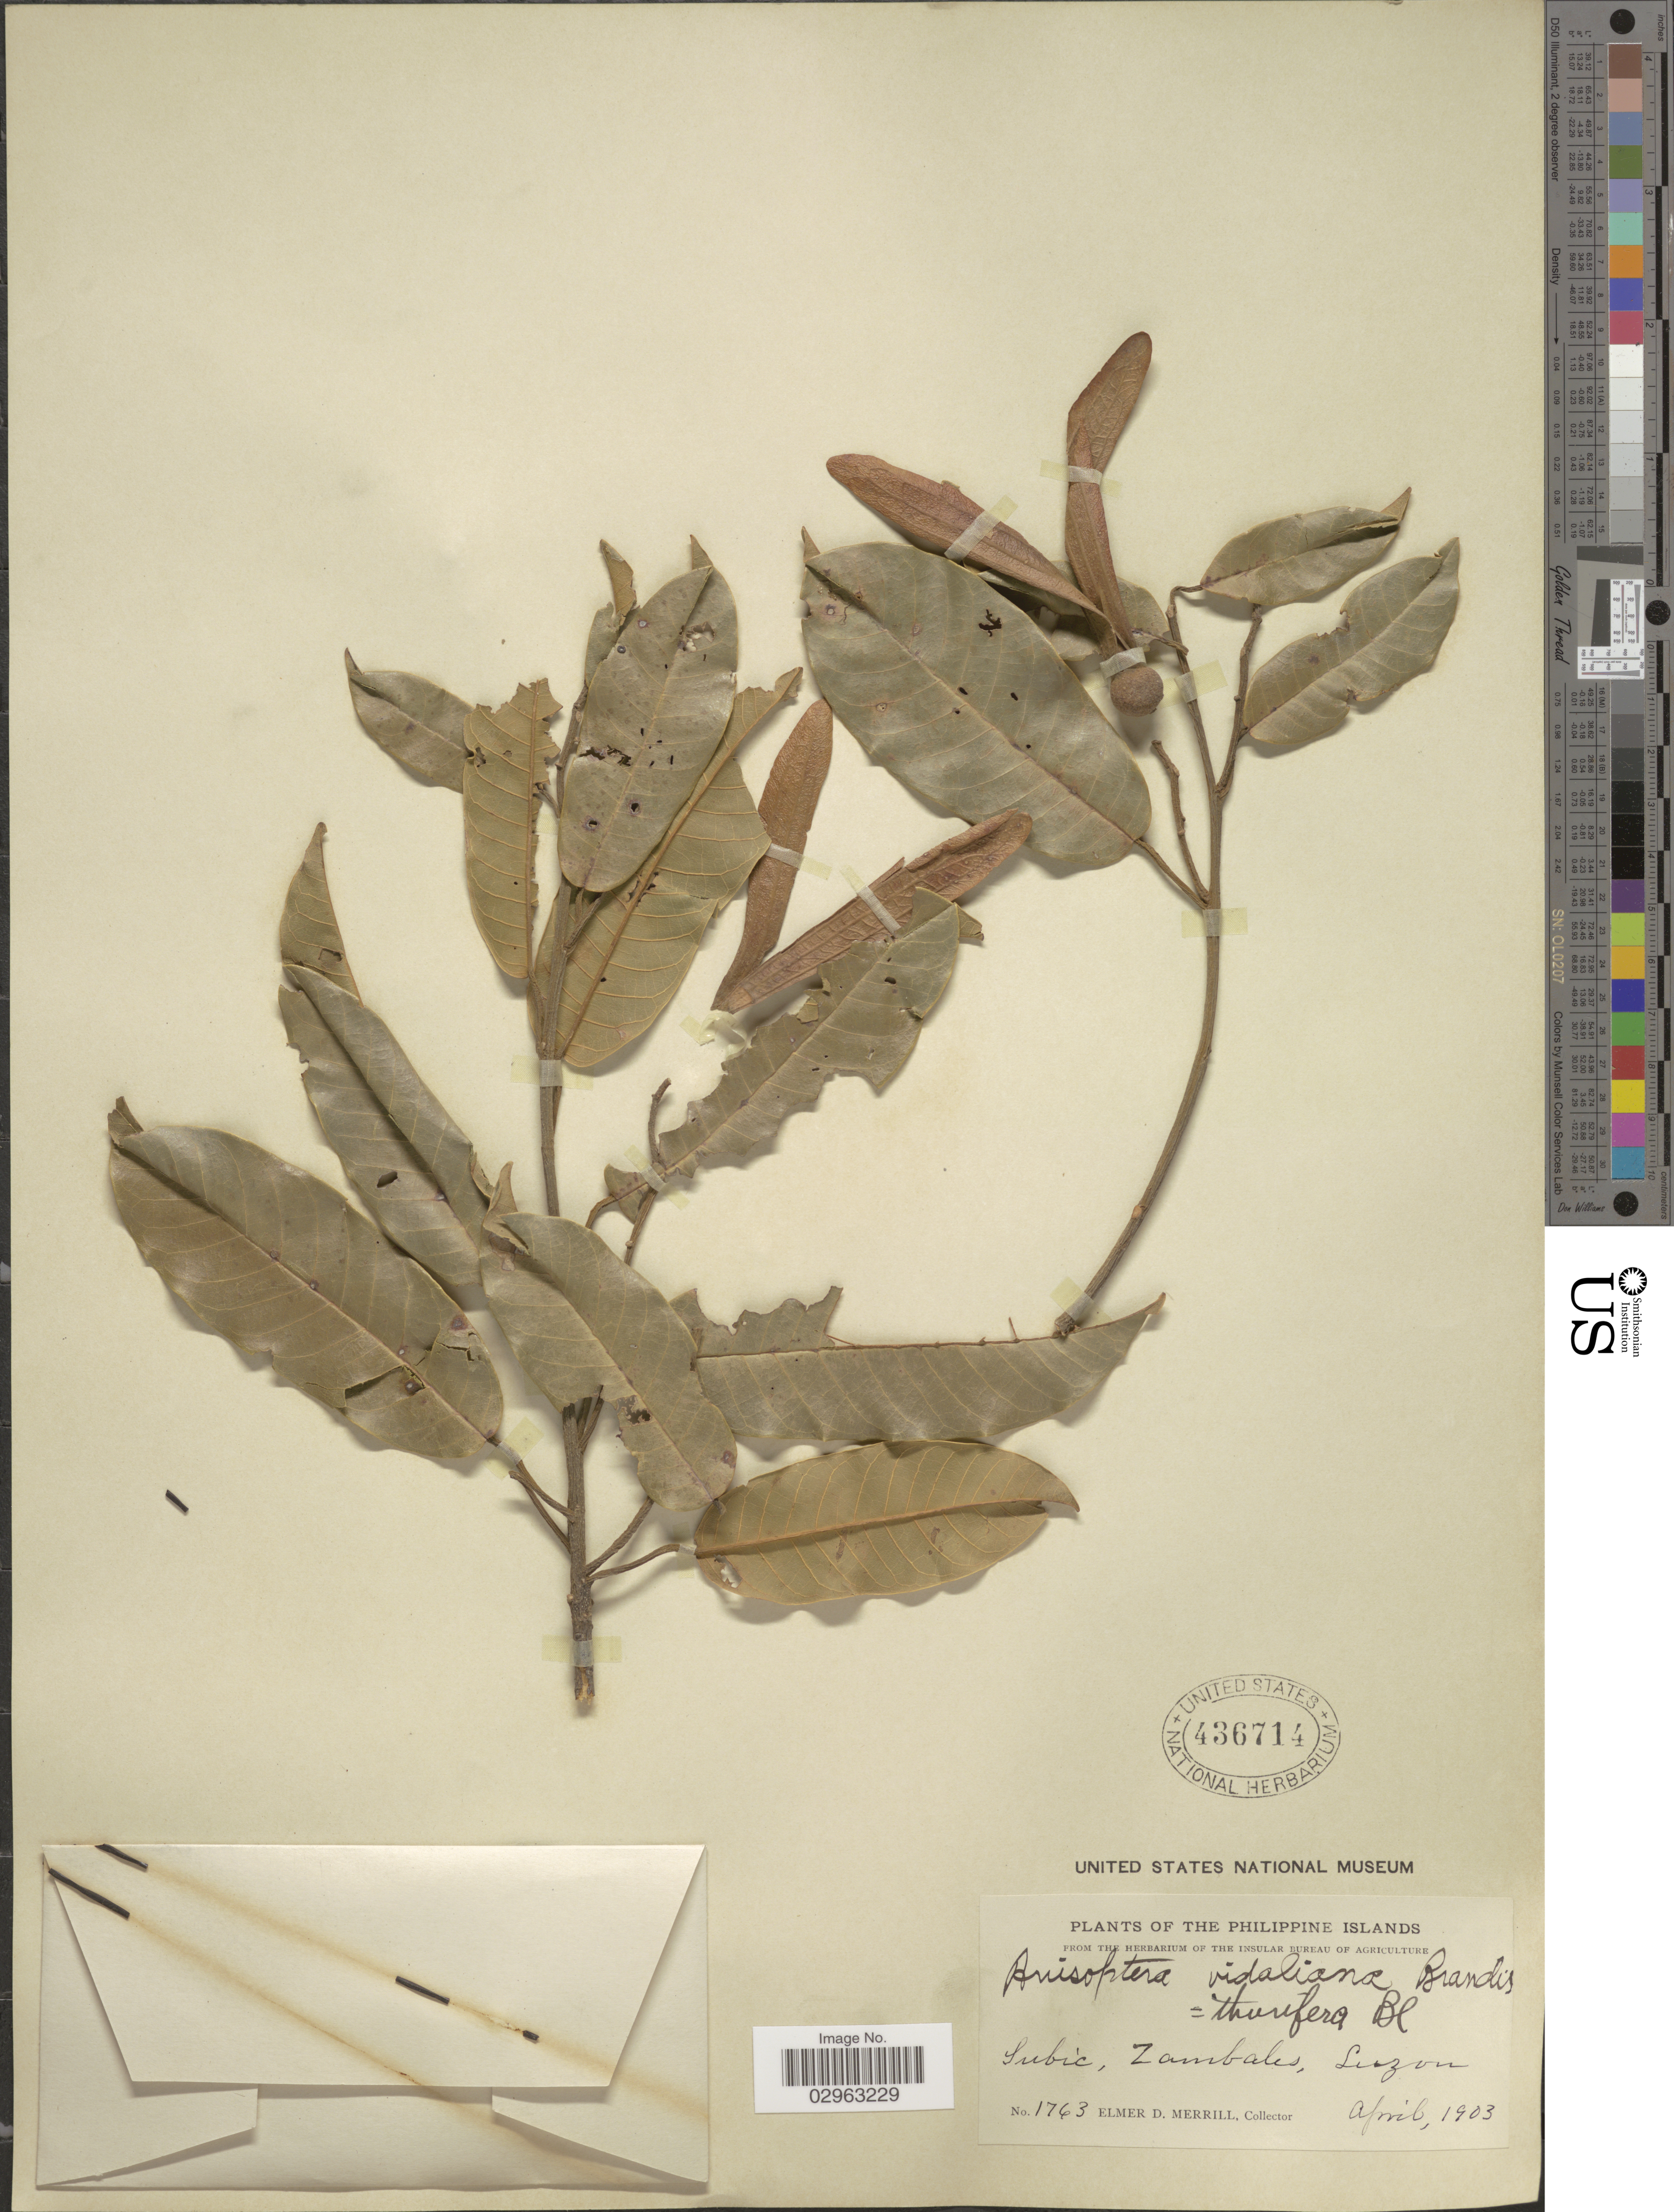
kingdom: Plantae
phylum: Tracheophyta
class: Magnoliopsida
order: Malvales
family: Dipterocarpaceae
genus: Anisoptera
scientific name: Anisoptera thurifera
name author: (Blanco) Blume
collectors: E. D. Merrill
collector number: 1763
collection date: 1903-04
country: Philippines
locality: Subic, Zambales, Luzon.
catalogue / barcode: US 436714